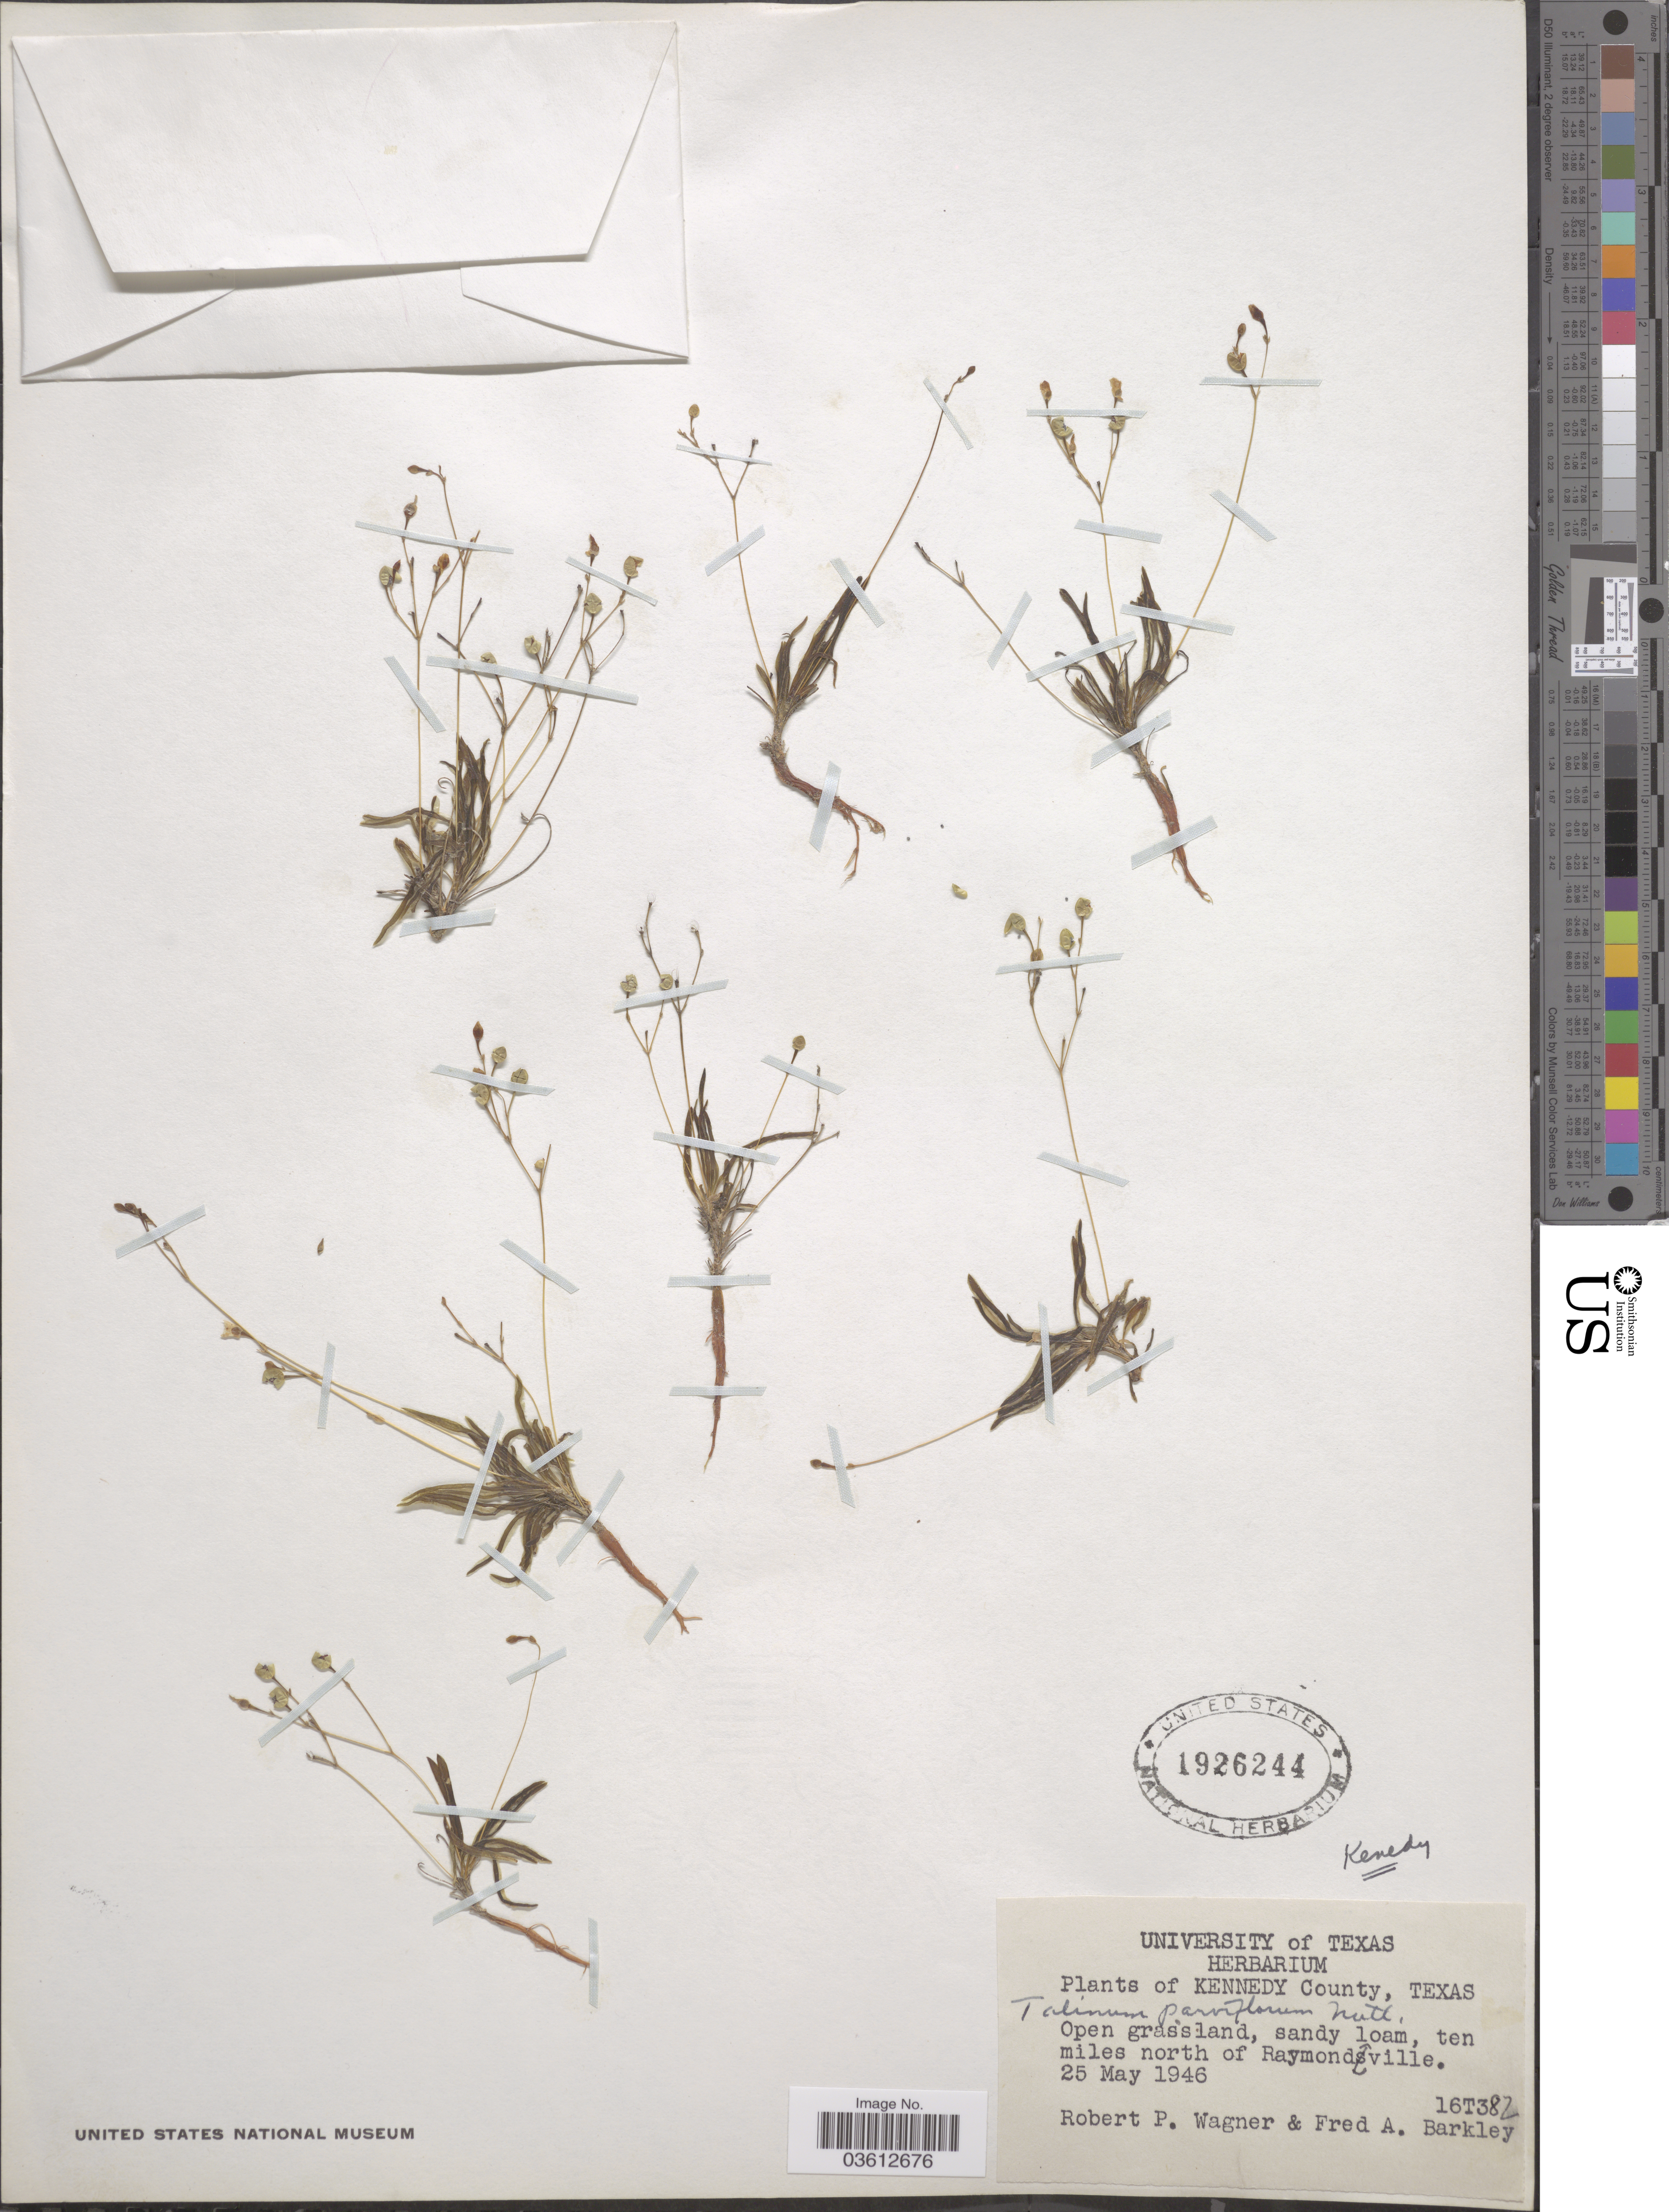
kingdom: Plantae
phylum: Tracheophyta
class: Magnoliopsida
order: Caryophyllales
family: Talinaceae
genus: Talinum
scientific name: Talinum parviflorum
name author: Nutt.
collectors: R. P. Wagner & F. A. Barkley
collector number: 16T382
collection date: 1946-05-25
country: United States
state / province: Texas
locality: Kennedy County. Ten miles north of Raymondsville.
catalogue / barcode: US 1926244